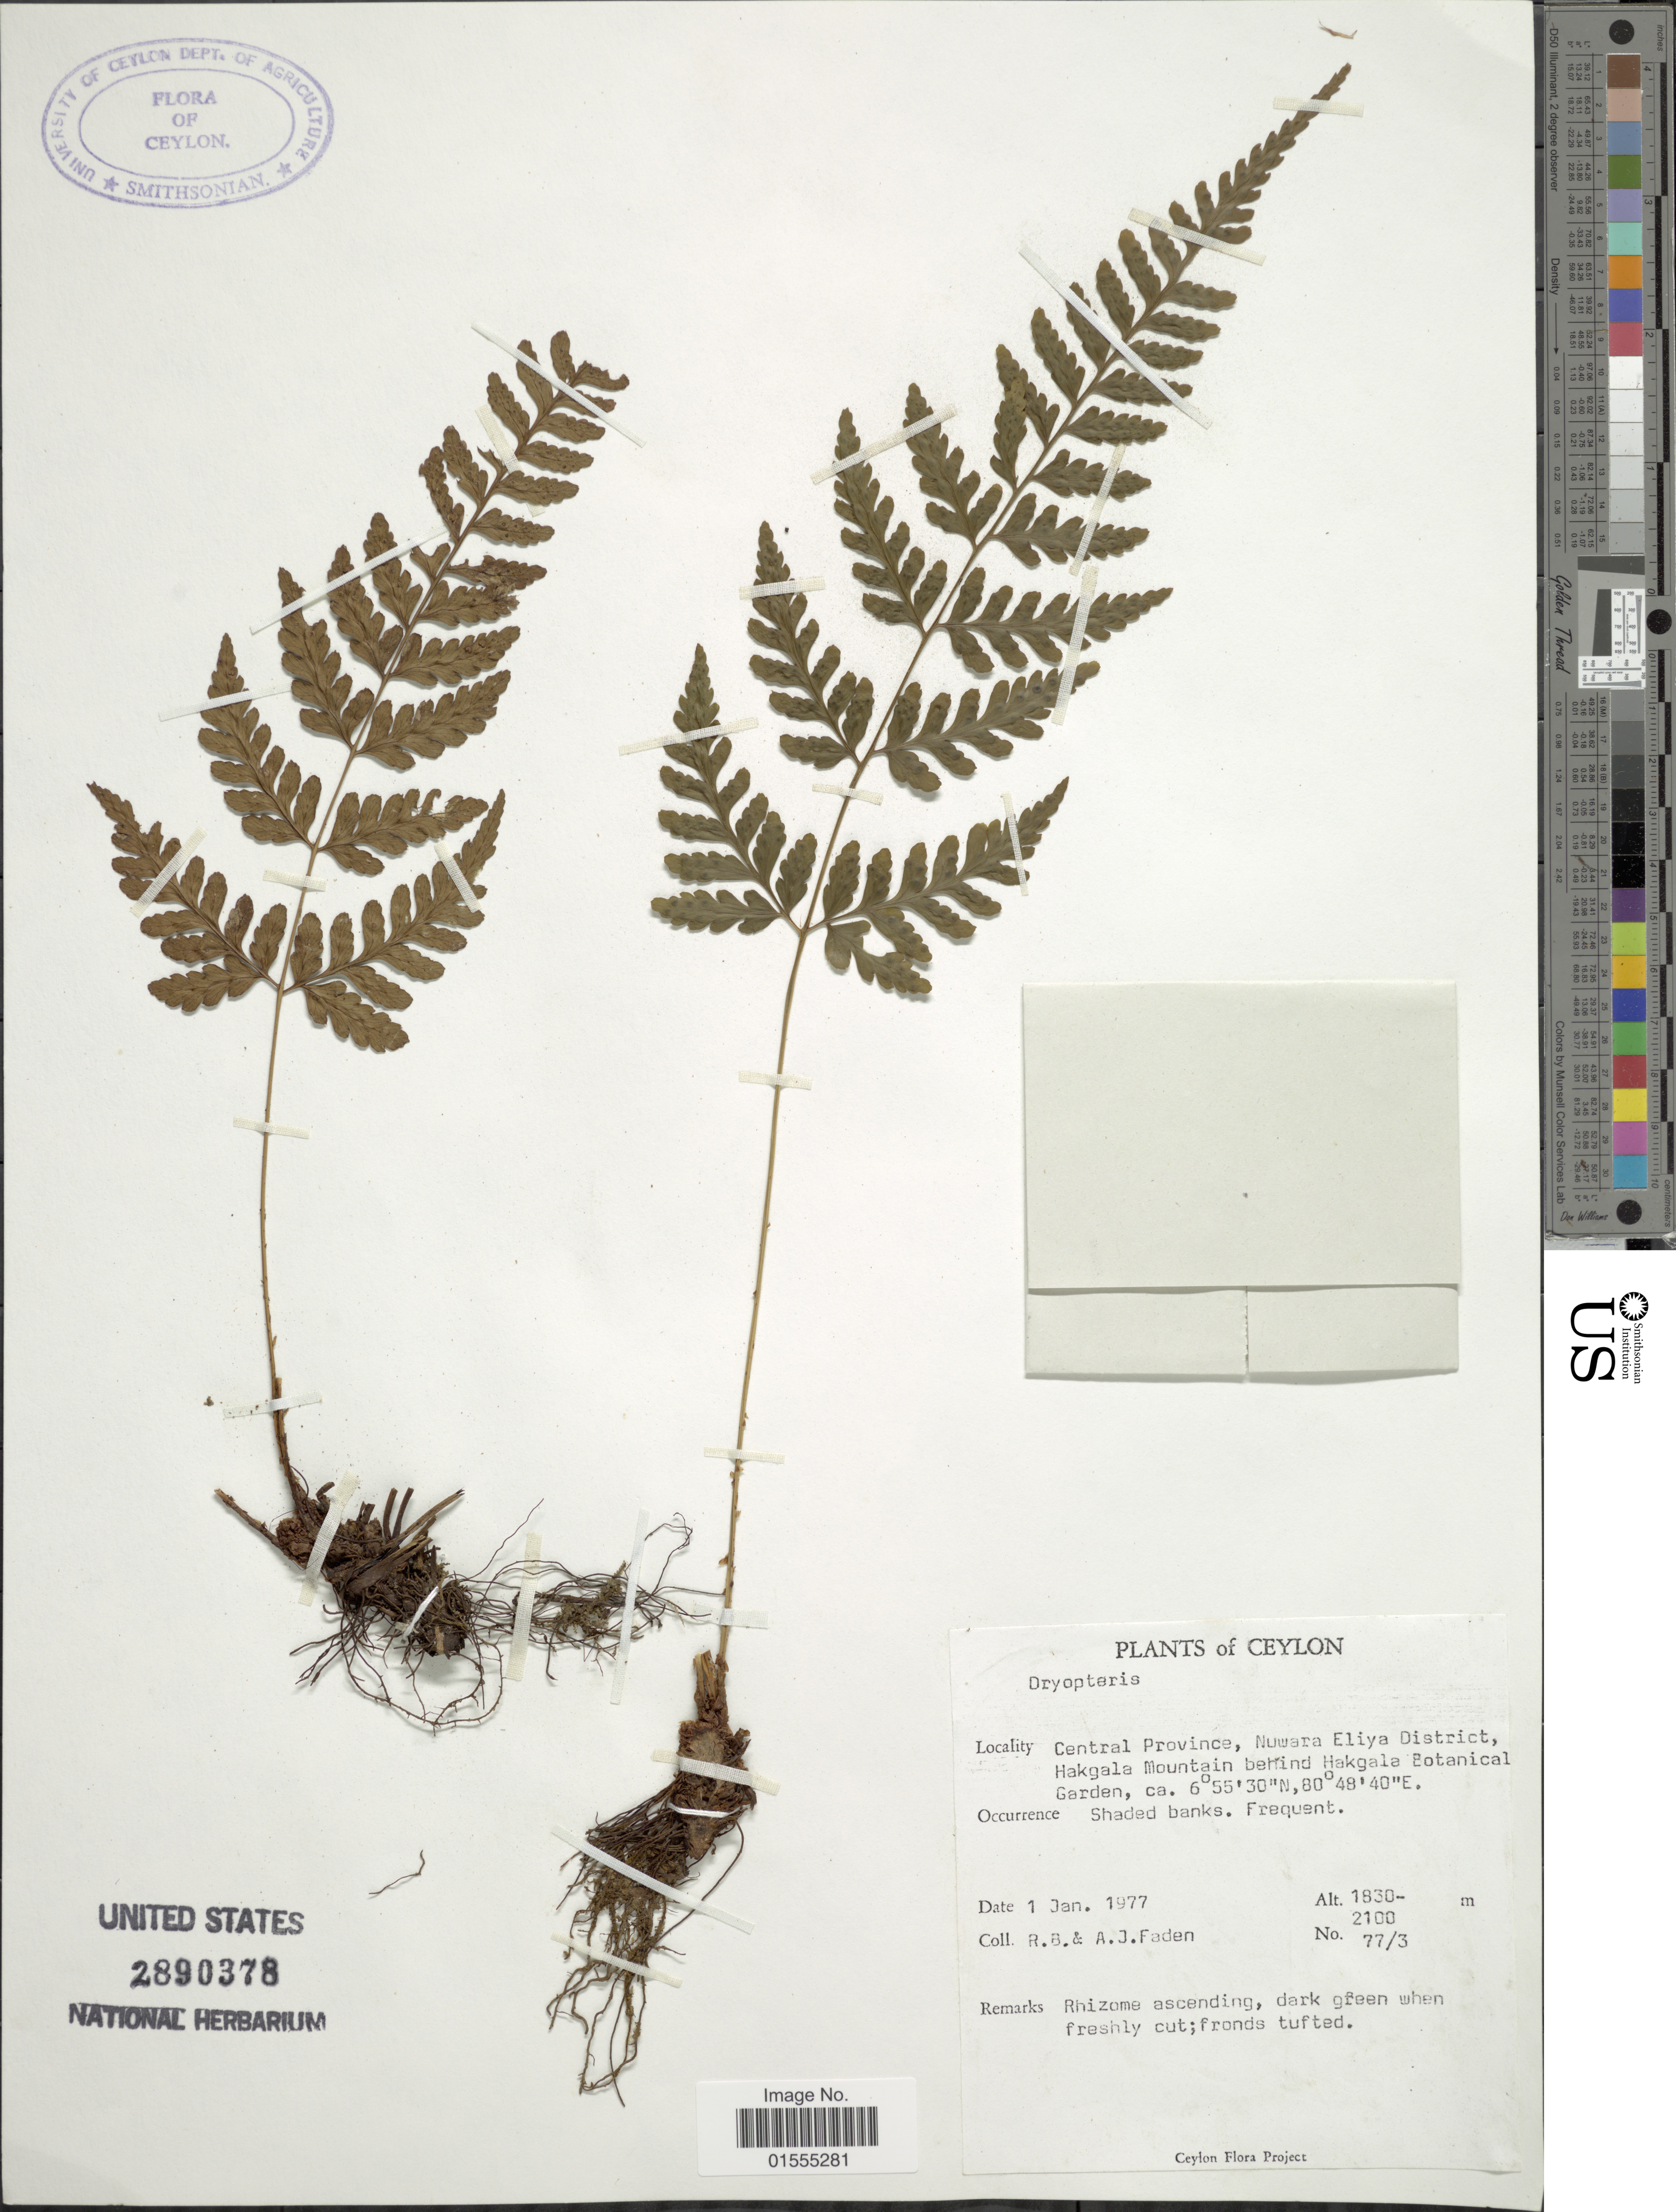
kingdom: Plantae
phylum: Tracheophyta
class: Polypodiopsida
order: Polypodiales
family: Dryopteridaceae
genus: Dryopteris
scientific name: Dryopteris sp.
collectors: R. B. Faden & A. J. Faden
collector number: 77/3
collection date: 1977-01-01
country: Sri Lanka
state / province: Central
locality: Nuwara Eliya District, Hakgala Mountain behind Hakgala Botanical Garden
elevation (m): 1830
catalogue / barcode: US 2890378